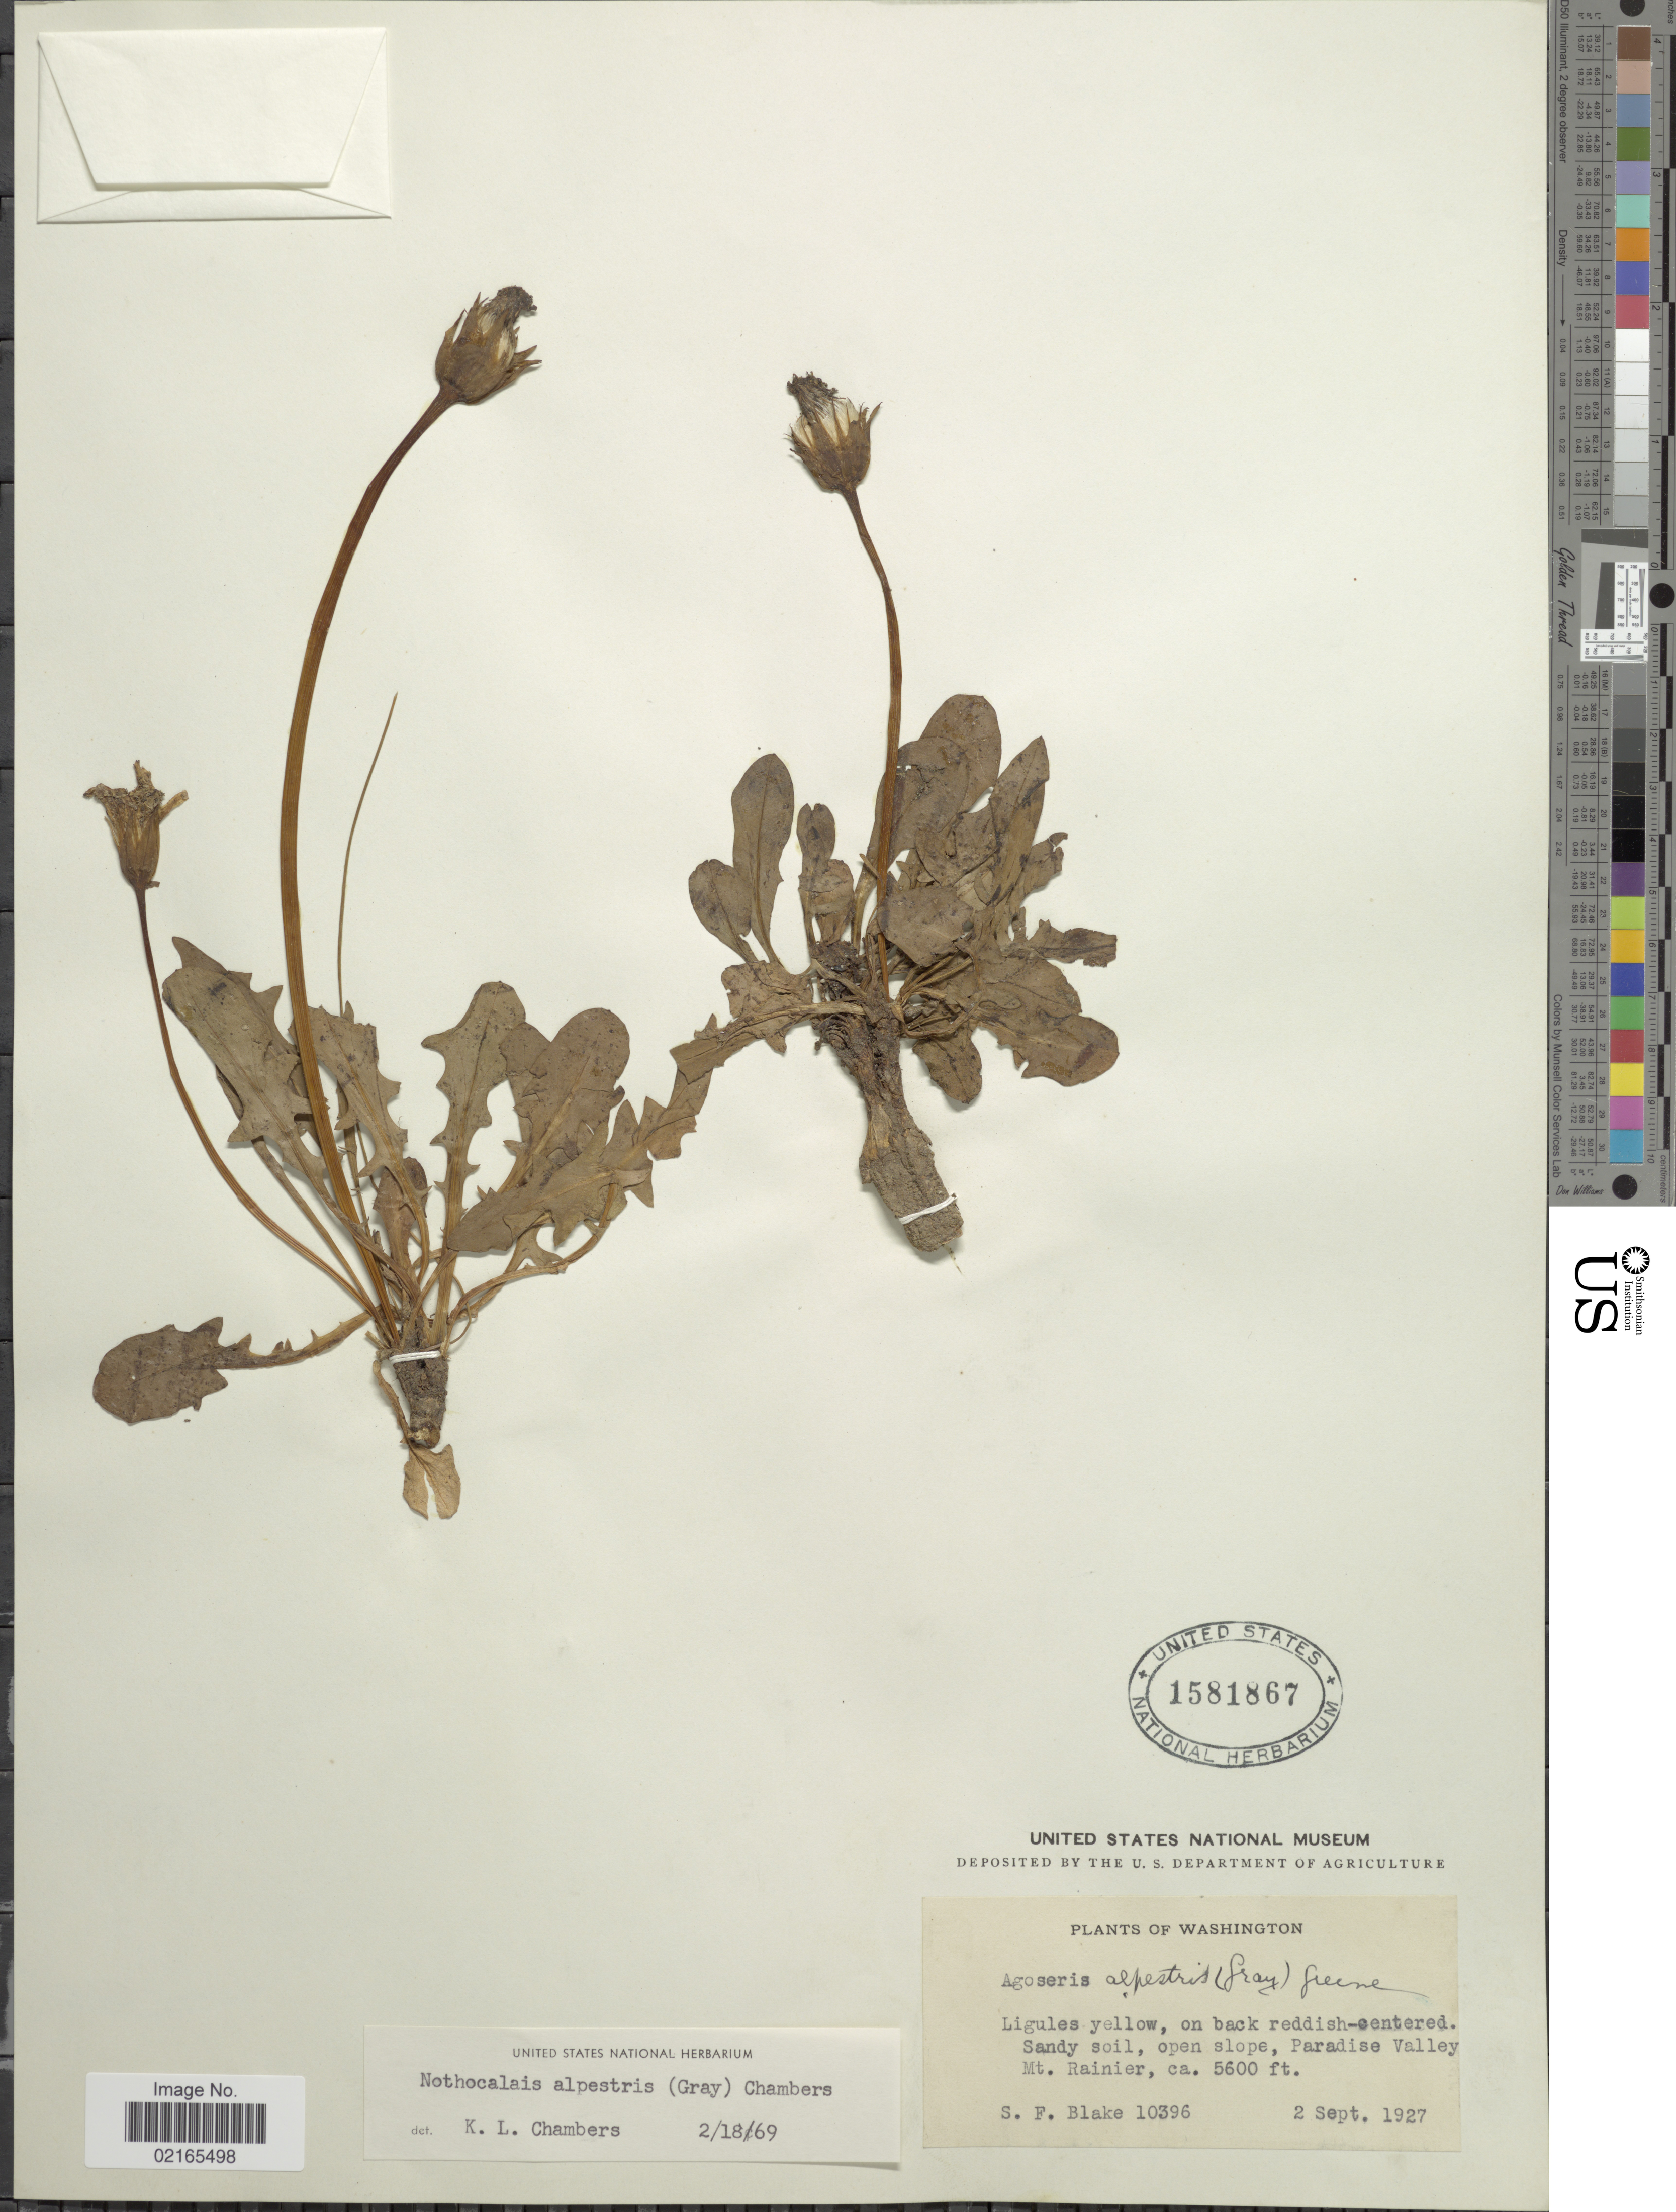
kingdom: Plantae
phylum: Tracheophyta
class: Magnoliopsida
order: Asterales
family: Asteraceae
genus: Nothocalais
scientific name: Nothocalais alpestris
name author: (A. Gray) K.L. Chambers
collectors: S. Blake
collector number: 10396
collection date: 1927-09-02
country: United States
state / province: Washington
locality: Sandy soil, open slope, Paradise Valley, Mt. Rainier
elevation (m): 1707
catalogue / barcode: US 1581867